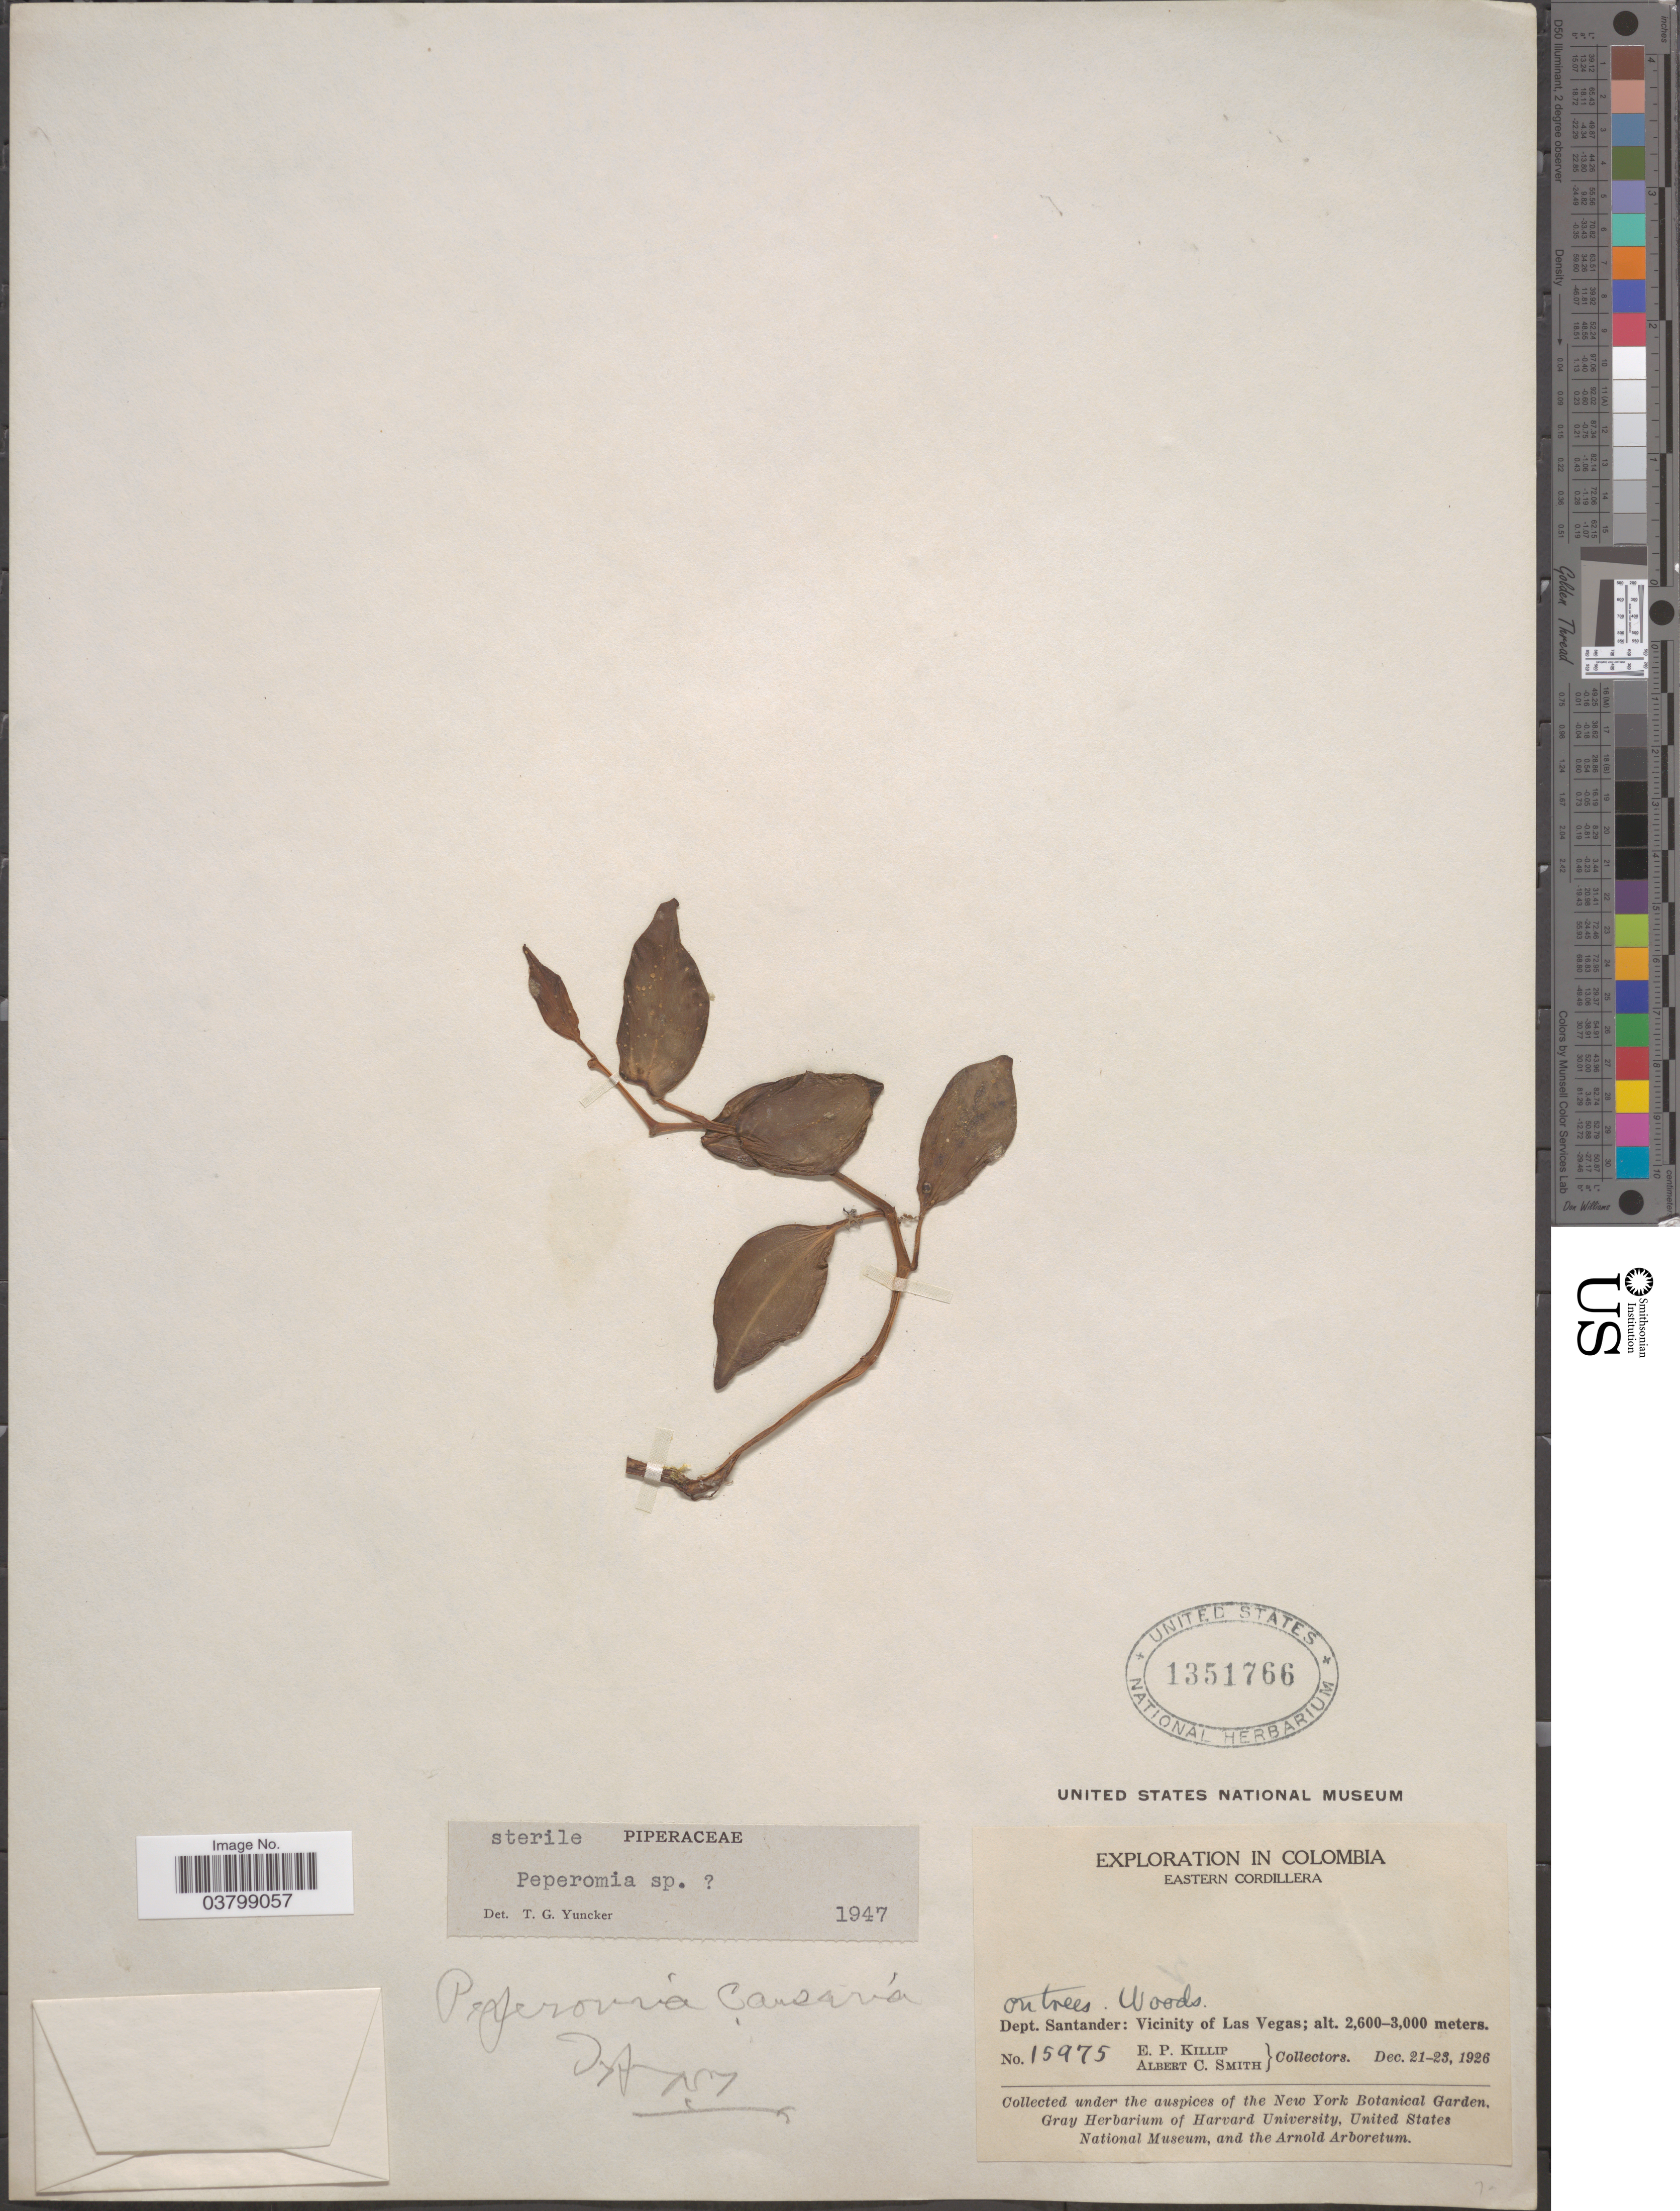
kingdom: Plantae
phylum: Tracheophyta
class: Magnoliopsida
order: Piperales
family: Piperaceae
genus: Peperomia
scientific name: Peperomia sp.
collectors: E. P. Killip & A. C. Smith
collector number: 15975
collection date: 1926-12-21/1926-12-23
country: Colombia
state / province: Santander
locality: Eastern Cordillera. Dept. Santander: Vicinity of Las Vegas.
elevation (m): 2600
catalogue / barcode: US 1351766